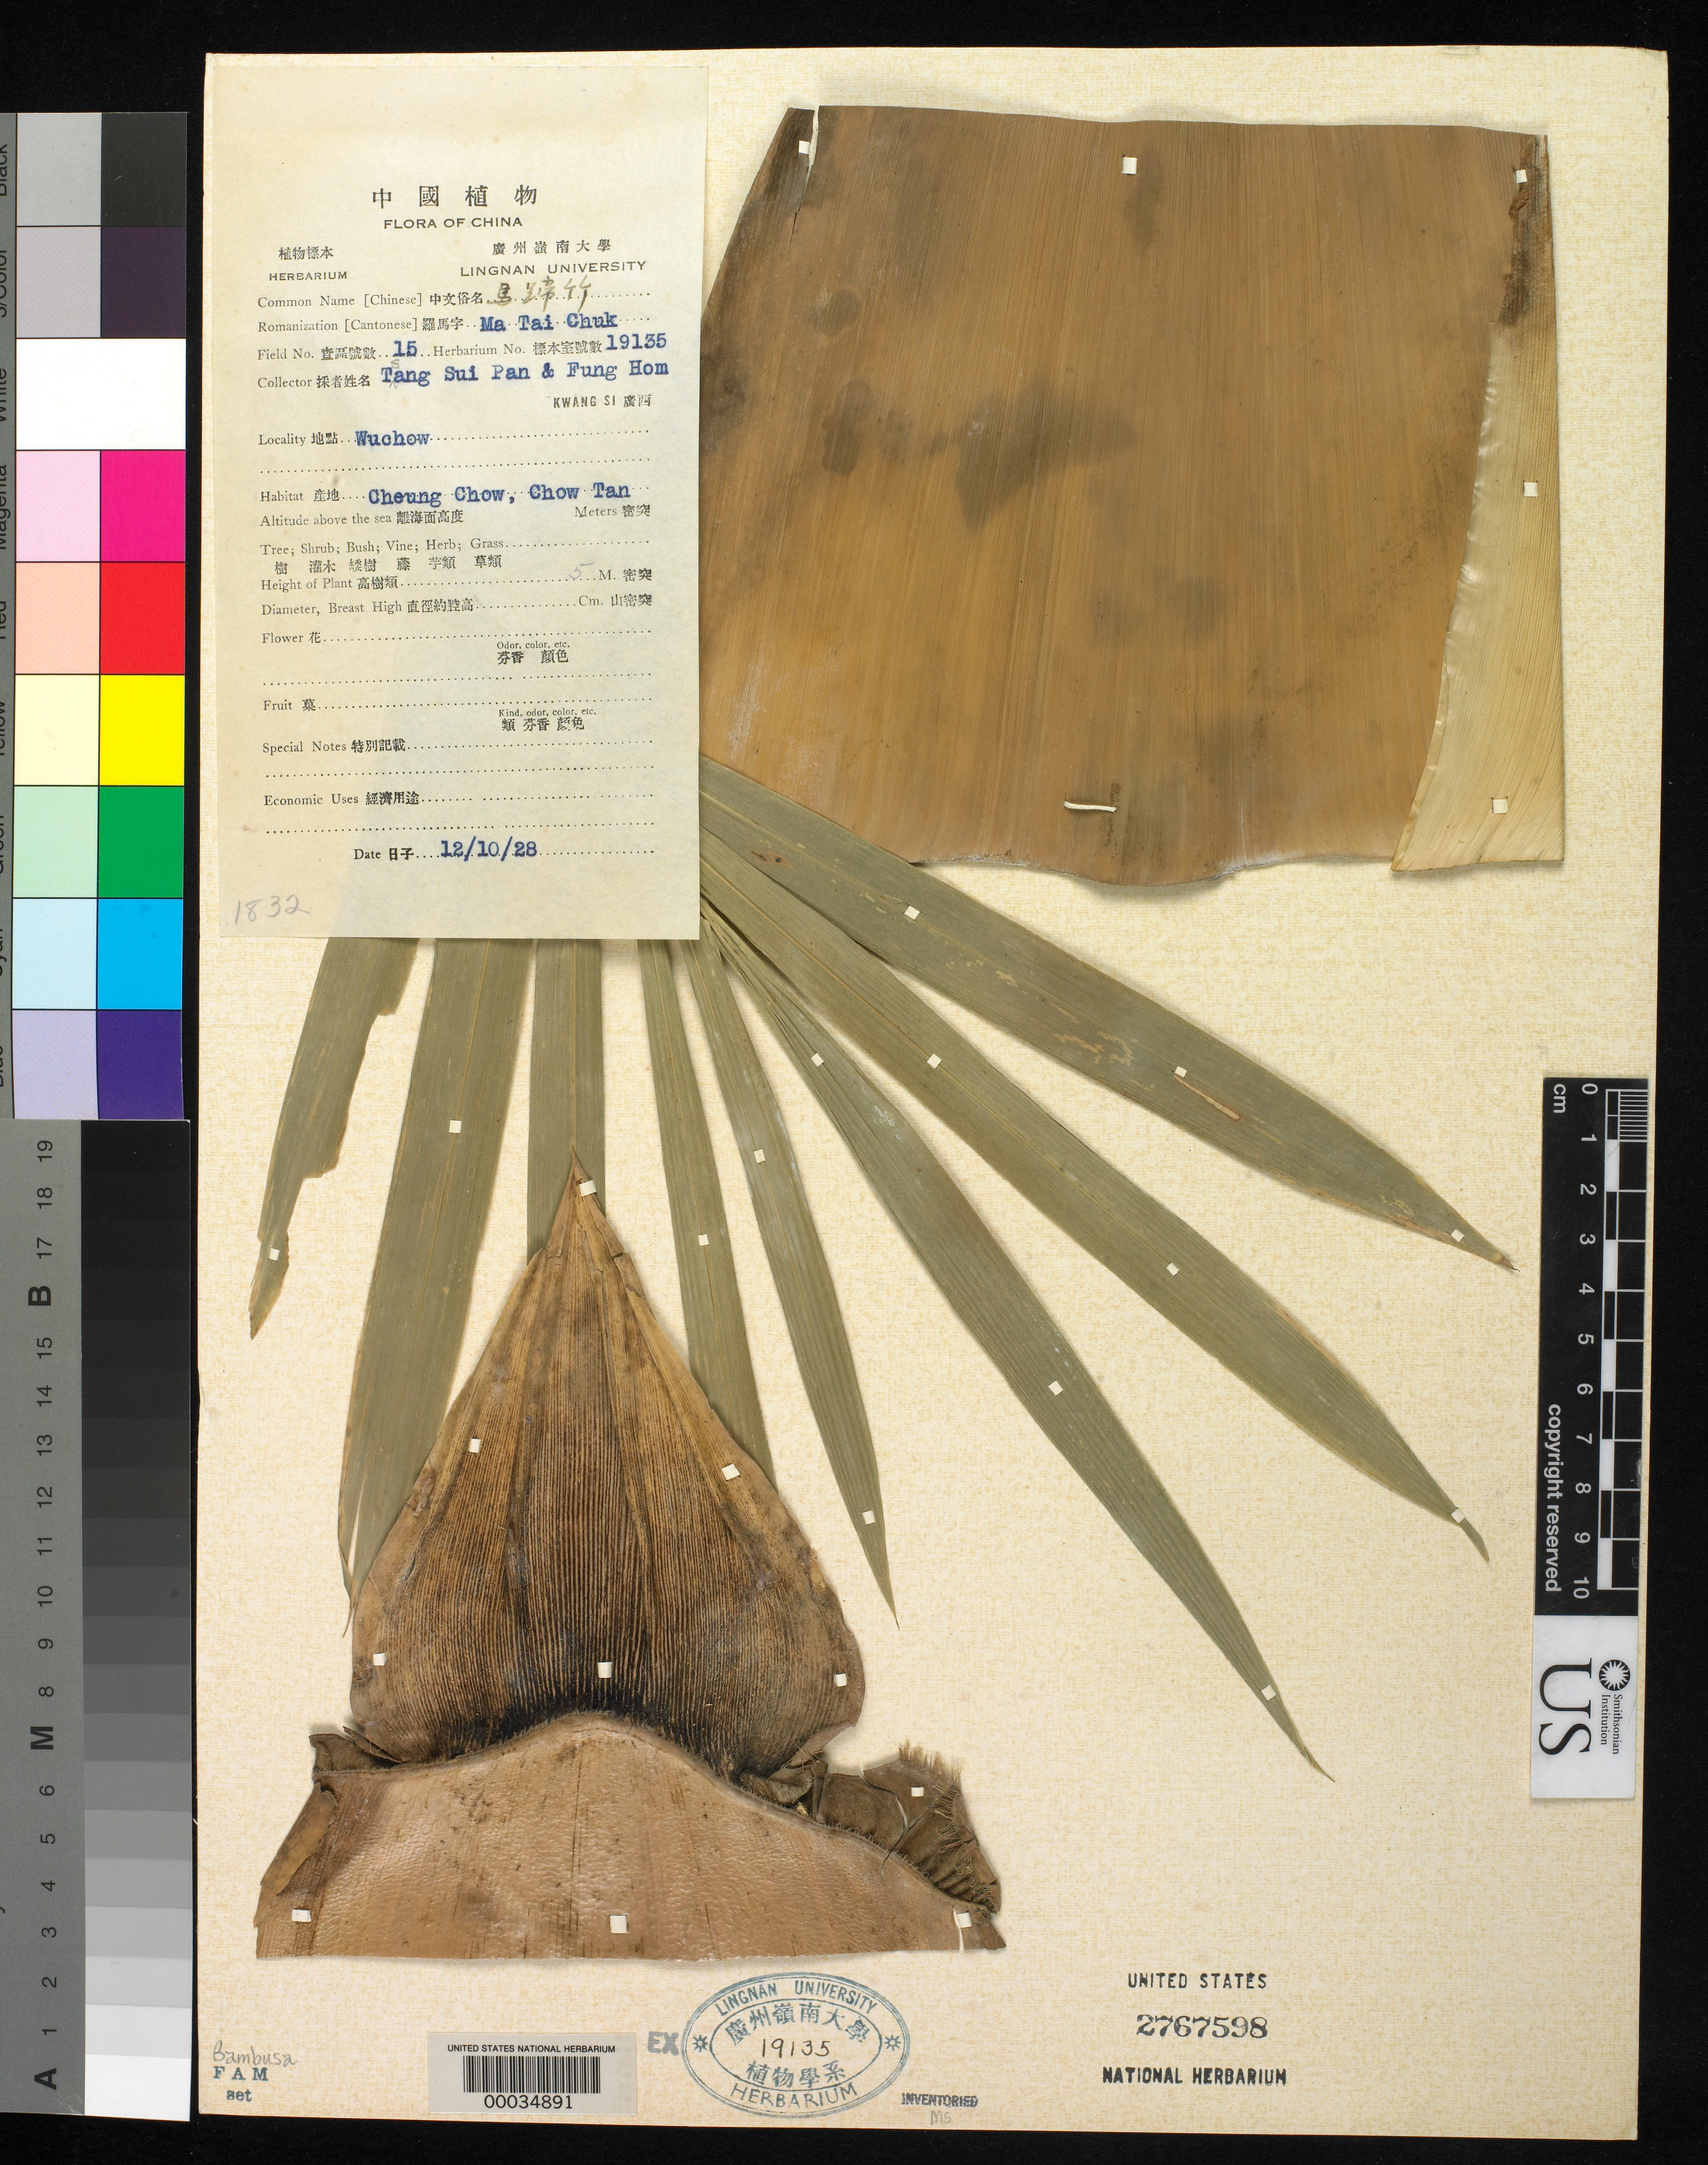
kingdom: Plantae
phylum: Tracheophyta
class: Liliopsida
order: Poales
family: Poaceae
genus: Bambusa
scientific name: Bambusa lapidea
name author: McClure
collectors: S. P. Tang & H. L. Fung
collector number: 15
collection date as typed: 10 Dec 1928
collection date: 1928-12-10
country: China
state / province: Jiangxi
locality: Wuchow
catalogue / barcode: US 2767598